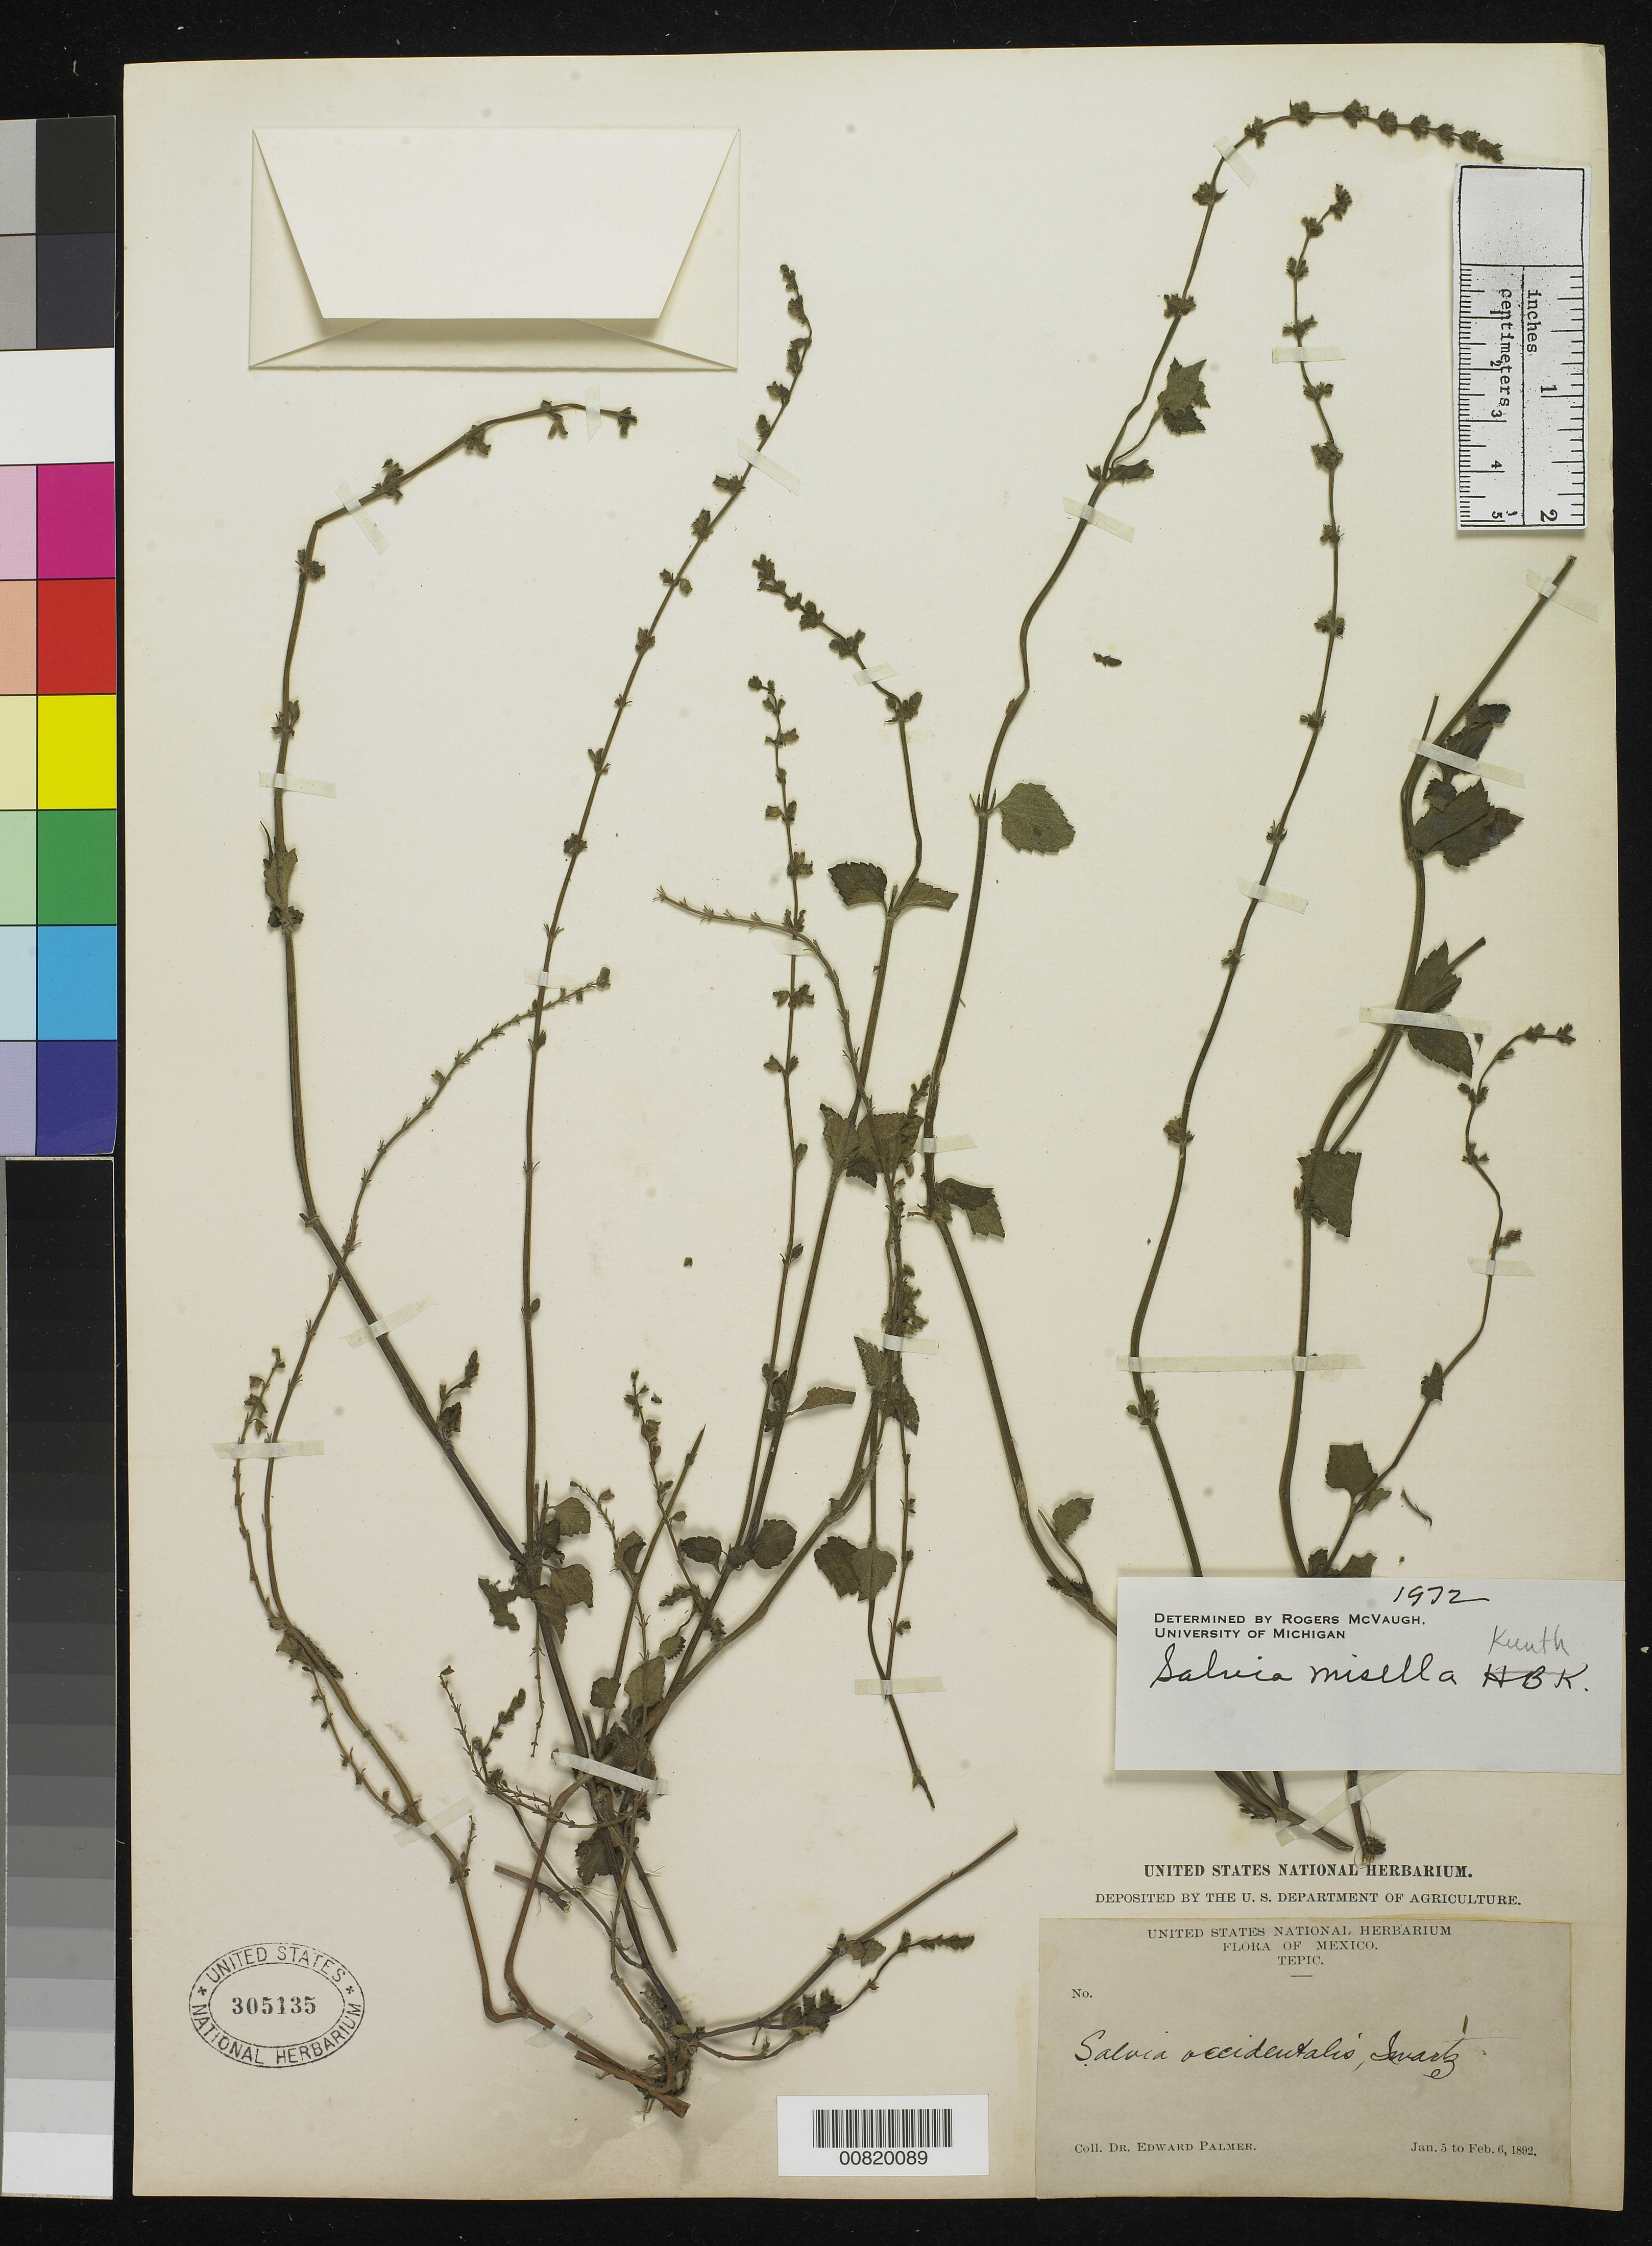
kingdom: Plantae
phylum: Tracheophyta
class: Magnoliopsida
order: Lamiales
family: Lamiaceae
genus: Salvia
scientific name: Salvia misella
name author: Kunth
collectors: E. Palmer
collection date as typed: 05 Jan 1892 to 06 Feb 1892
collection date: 1892-01-05/1892-02-06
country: Mexico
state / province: Nayarit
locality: Tepic, Nayarit.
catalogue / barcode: US 305135